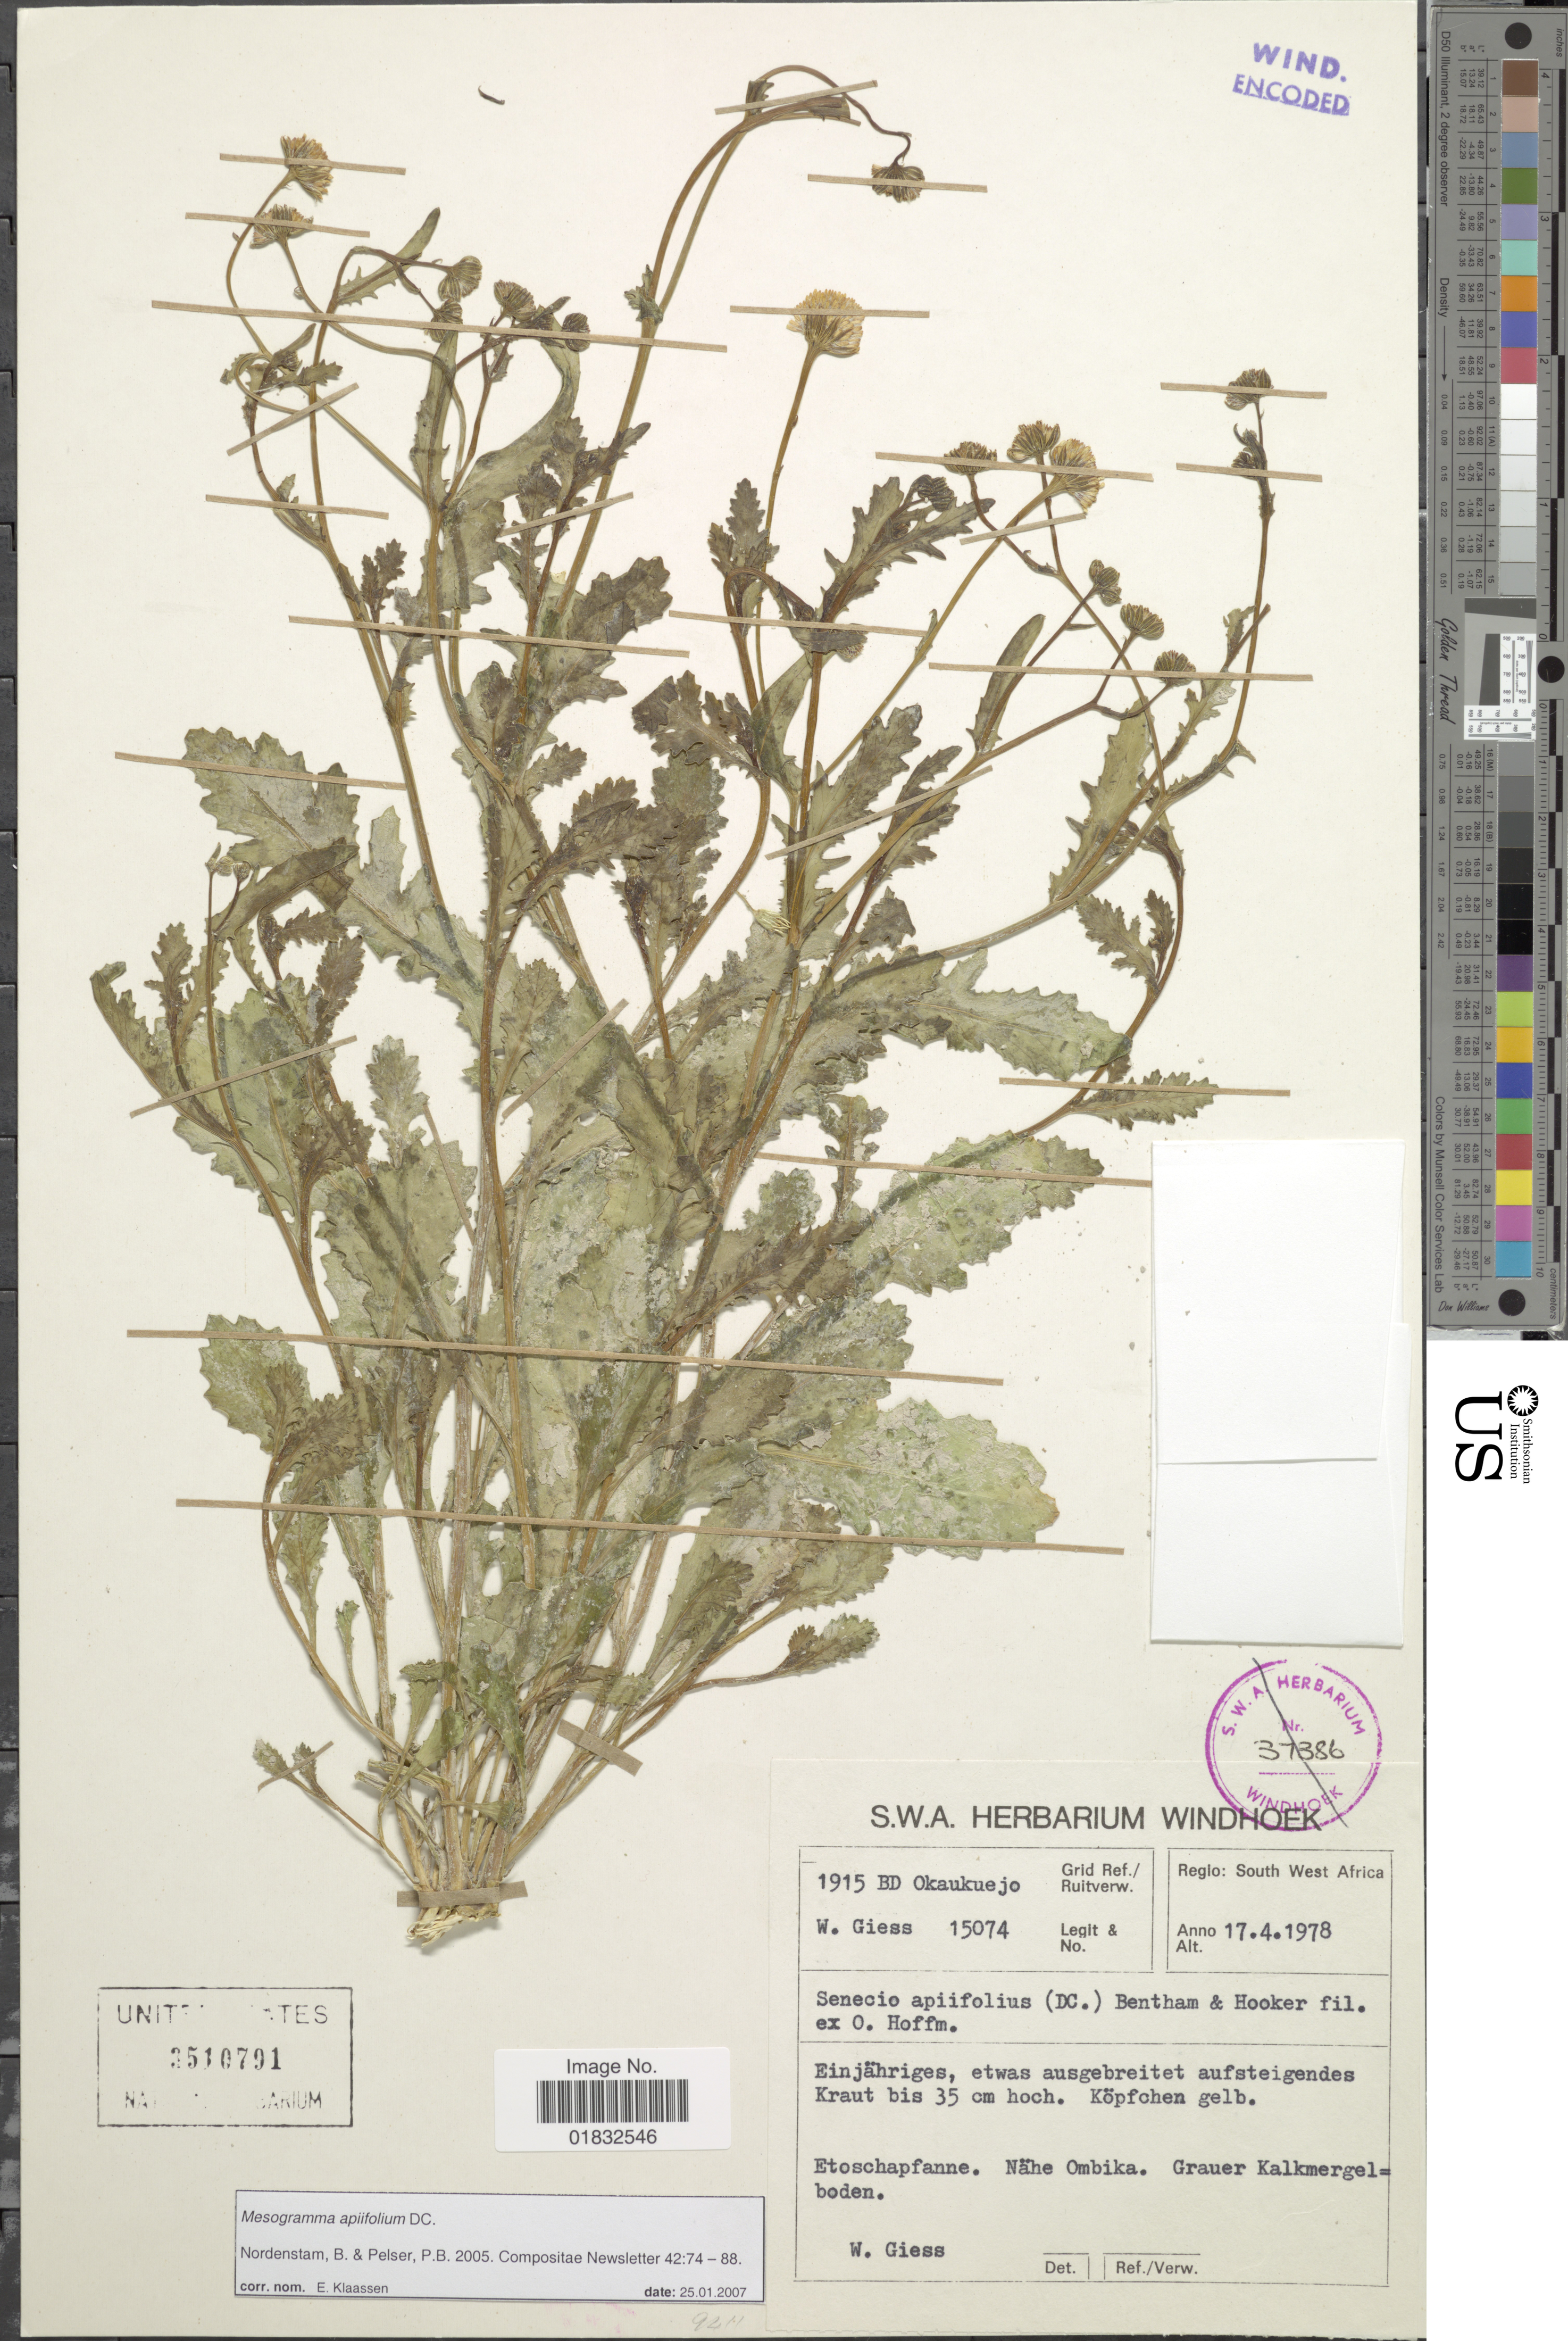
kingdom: Plantae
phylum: Tracheophyta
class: Magnoliopsida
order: Asterales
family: Asteraceae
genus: Mesogramma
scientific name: Mesogramma apiifolium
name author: DC.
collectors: W. Giess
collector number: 15074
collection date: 1978-04-17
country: Namibia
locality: Regio South West Africa, BC Okaukneujo, Einjähriges, etwas ausgebreitet aufsteigendes Kraut bis 35 cm hoch, Köpfchen gelb.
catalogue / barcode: US 3510791